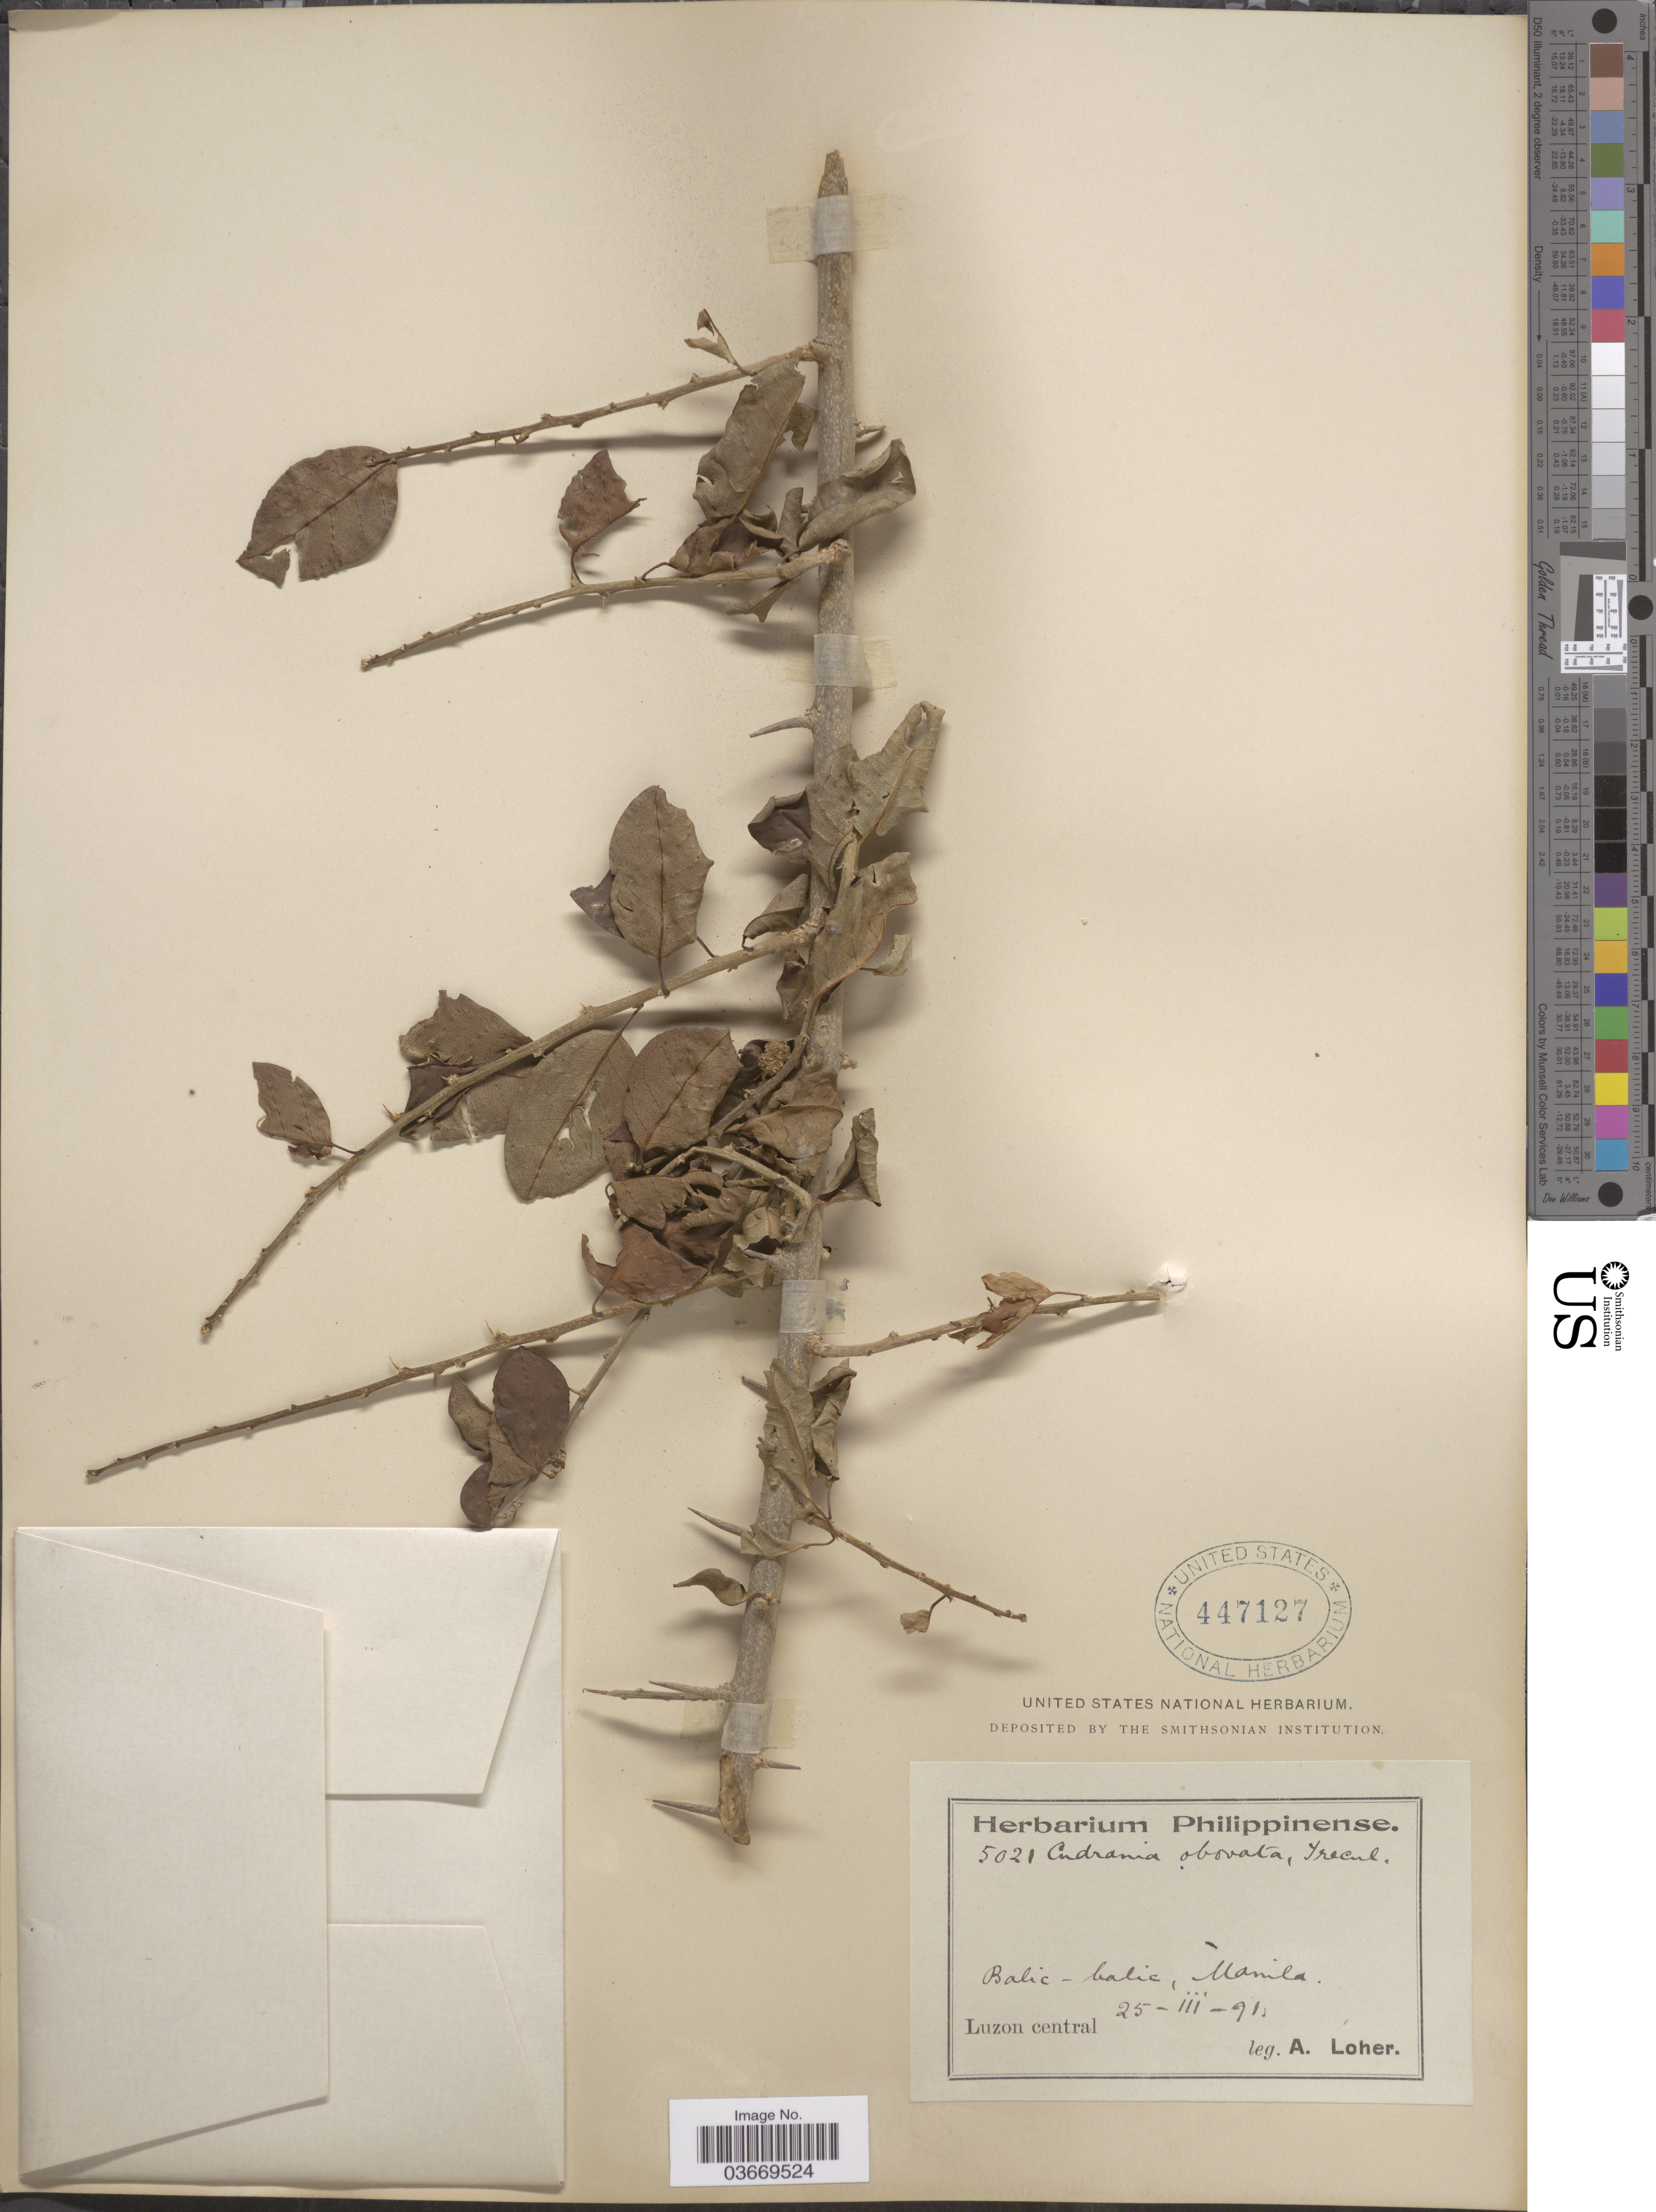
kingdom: Plantae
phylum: Tracheophyta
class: Magnoliopsida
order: Rosales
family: Moraceae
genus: Maclura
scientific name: Maclura cochinchinensis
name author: (Lour.) Corner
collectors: A. Loher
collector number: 5021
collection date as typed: Transcribed d/m/y: 25/3/91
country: Philippines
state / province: Central Luzon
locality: Balic-balic, Manila. Luzon central.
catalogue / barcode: US 447127